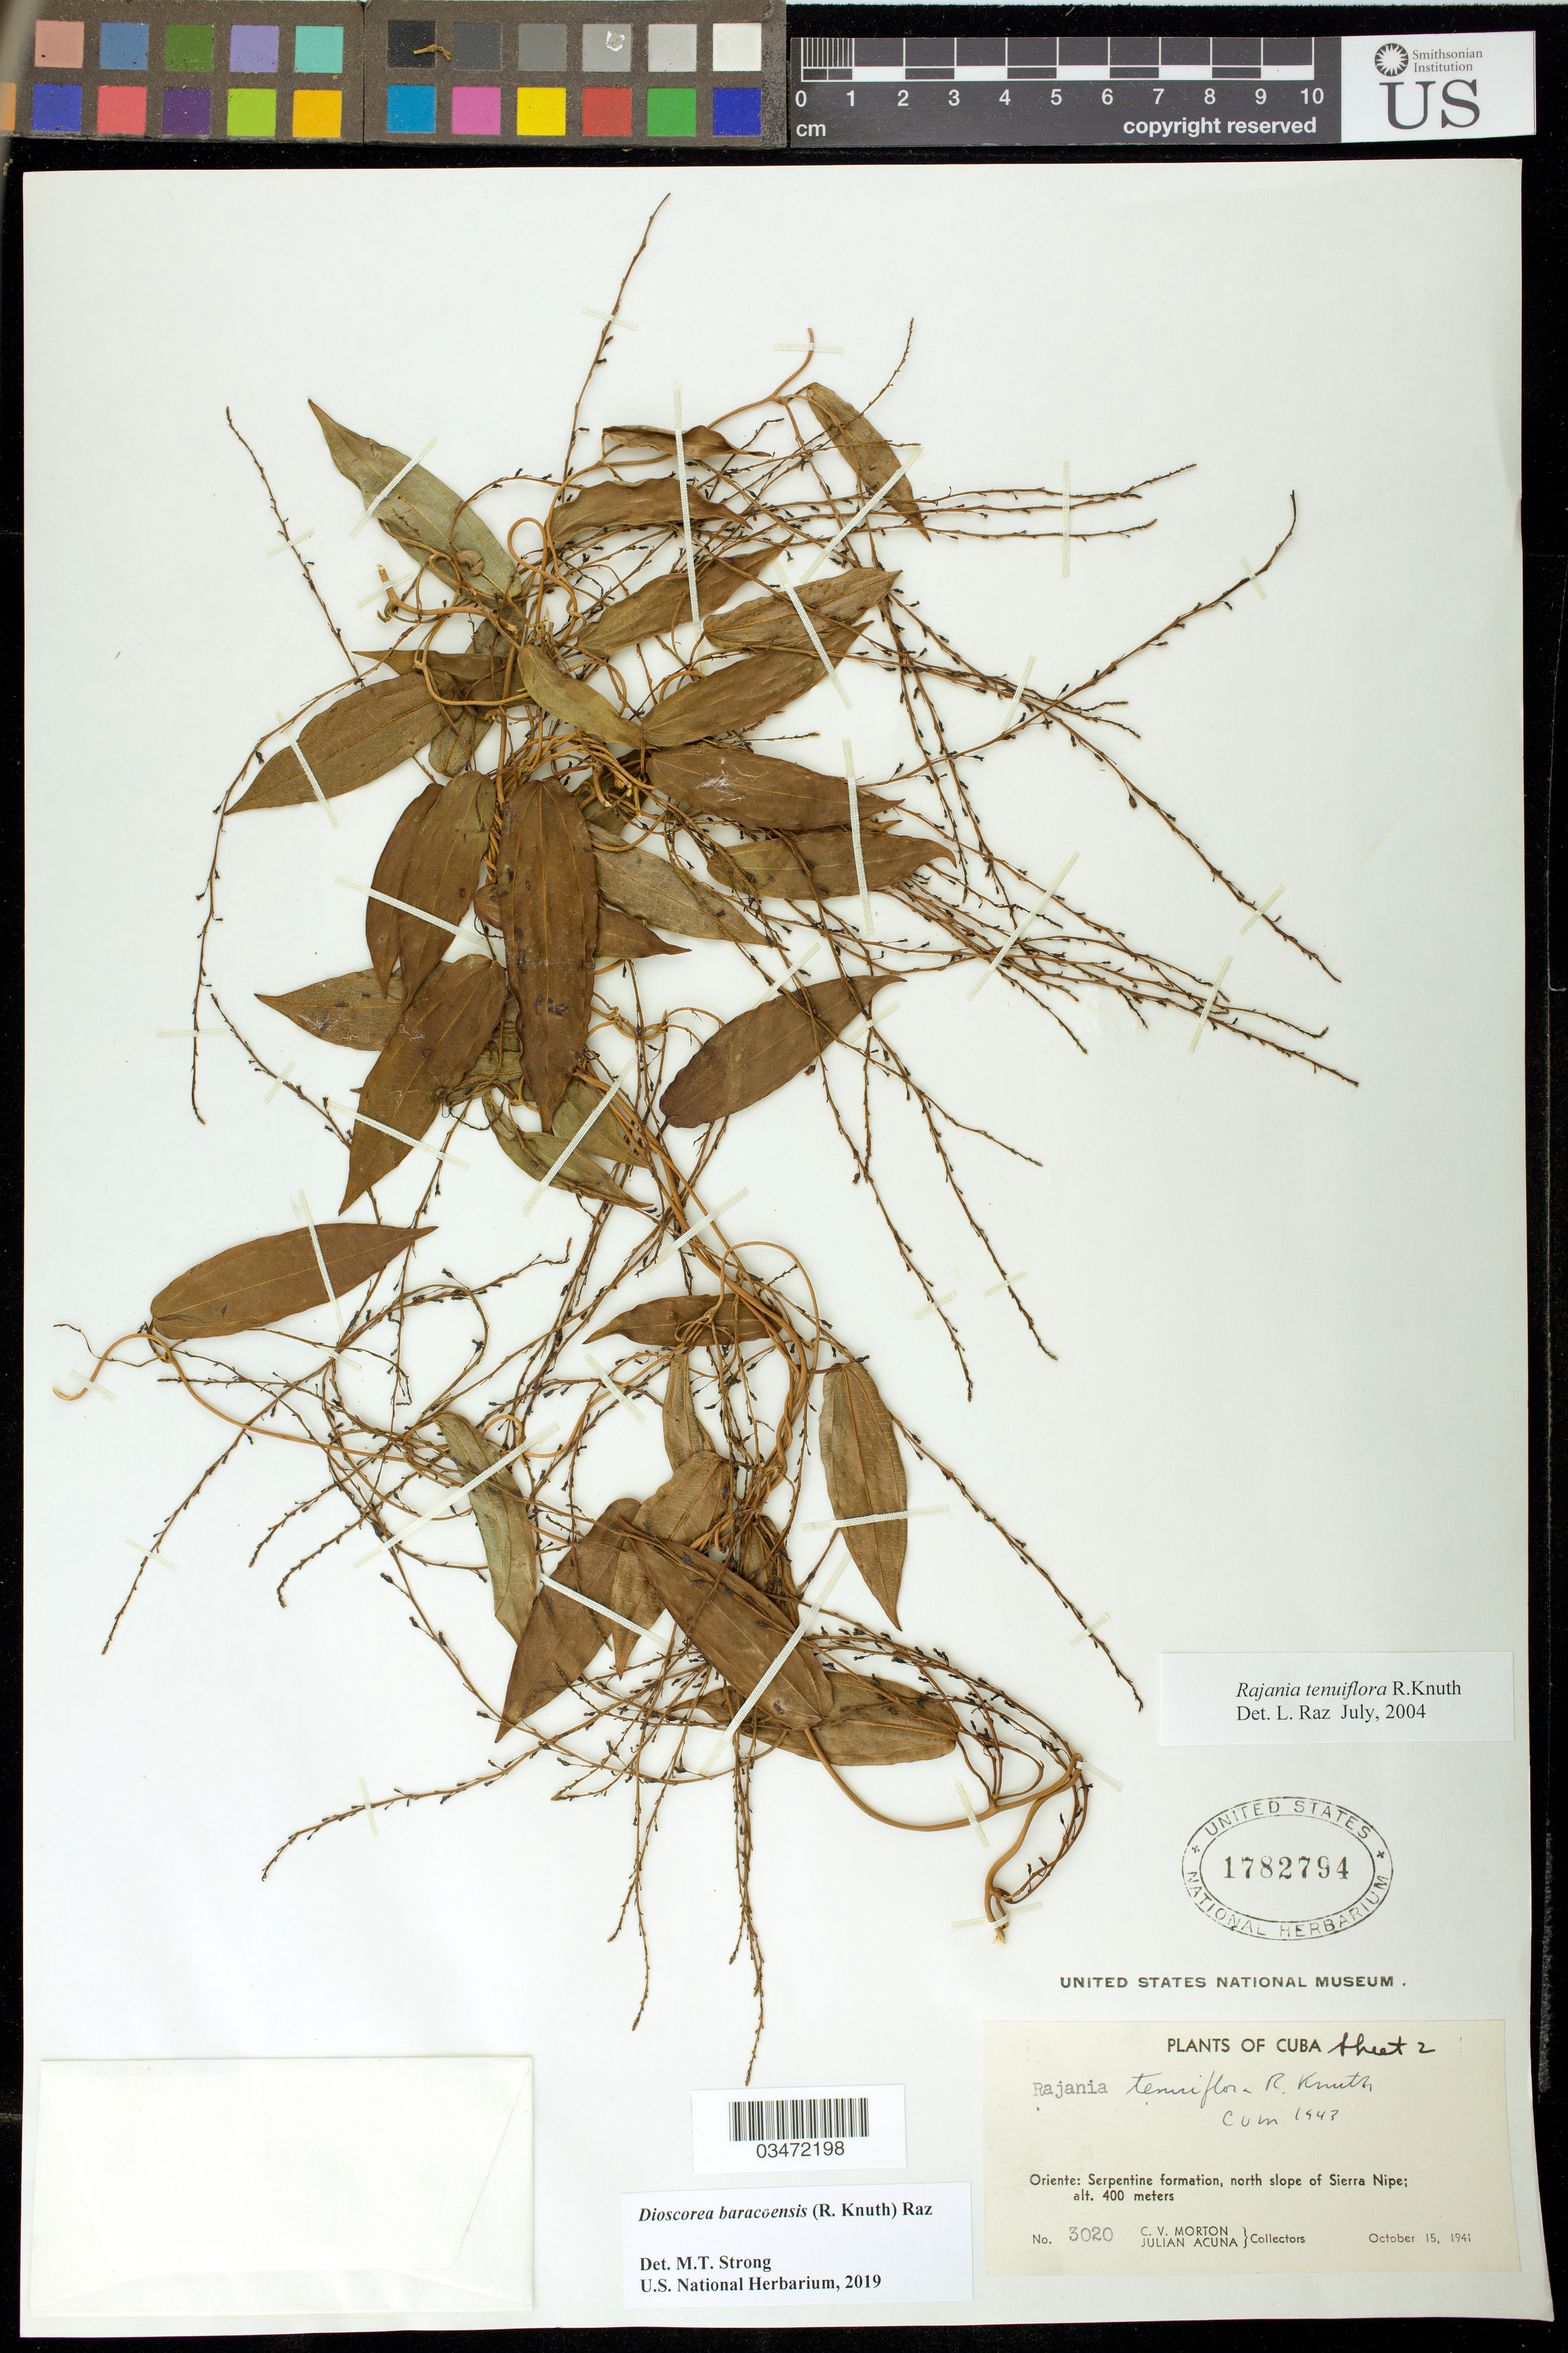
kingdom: Plantae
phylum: Tracheophyta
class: Liliopsida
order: Dioscoreales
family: Dioscoreaceae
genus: Dioscorea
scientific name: Dioscorea baracoensis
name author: (R. Knuth) Raz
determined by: Strong, M. T., (US), Smithsonian Institution - National Museum of Natural History (UNITED STATES)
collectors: C. V. Morton & J. B. Acuña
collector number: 3020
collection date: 1941-10-15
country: Cuba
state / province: Holguín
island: Cuba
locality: Oriente [Holguín]. N slope of Sierra Nipe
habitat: Serpentine formation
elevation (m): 400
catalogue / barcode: US 1782794